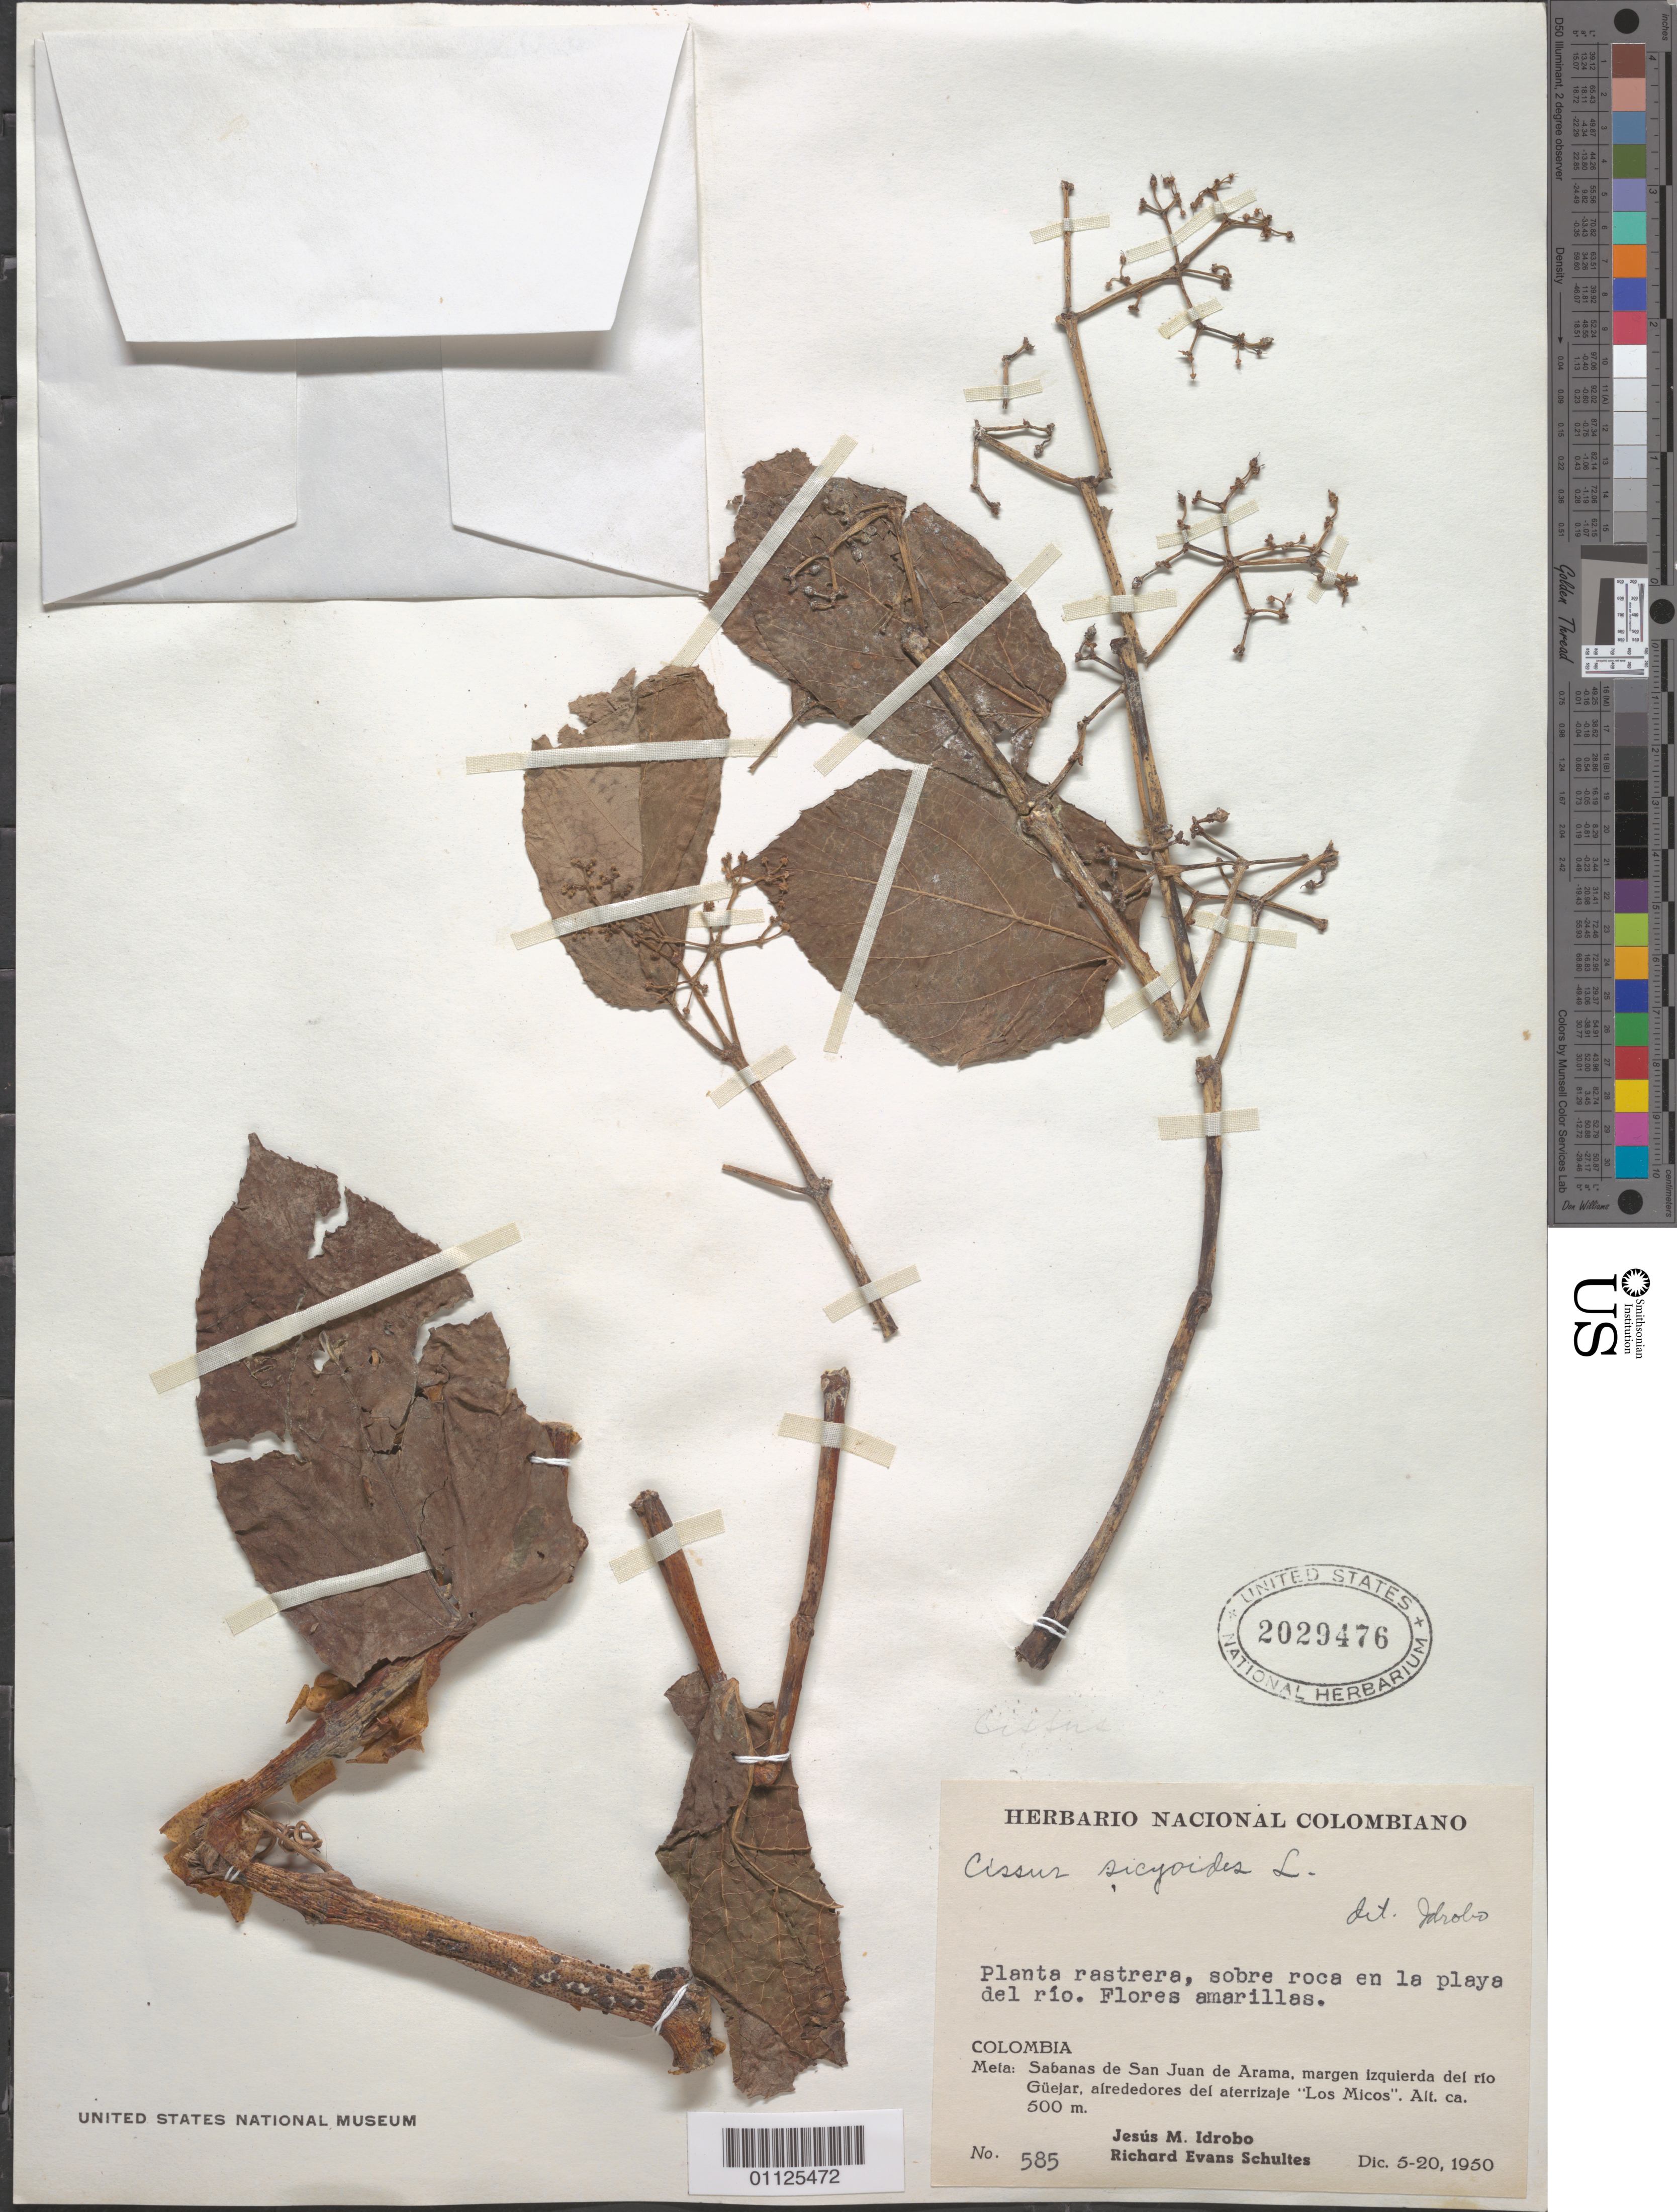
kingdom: Plantae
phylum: Tracheophyta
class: Magnoliopsida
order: Vitales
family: Vitaceae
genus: Cissus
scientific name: Cissus verticillata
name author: (L.) Nicolson & C.E. Jarvis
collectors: J. M. Idrobo & R. E. Schultes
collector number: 585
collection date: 1950-12-05/1950-12-20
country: Colombia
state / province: Meta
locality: Sabanas de San Juan de Arama, margen izquierda del rio Guejar, airededores del aterrizaje "Los Micos".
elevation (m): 500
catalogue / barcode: US 2029476